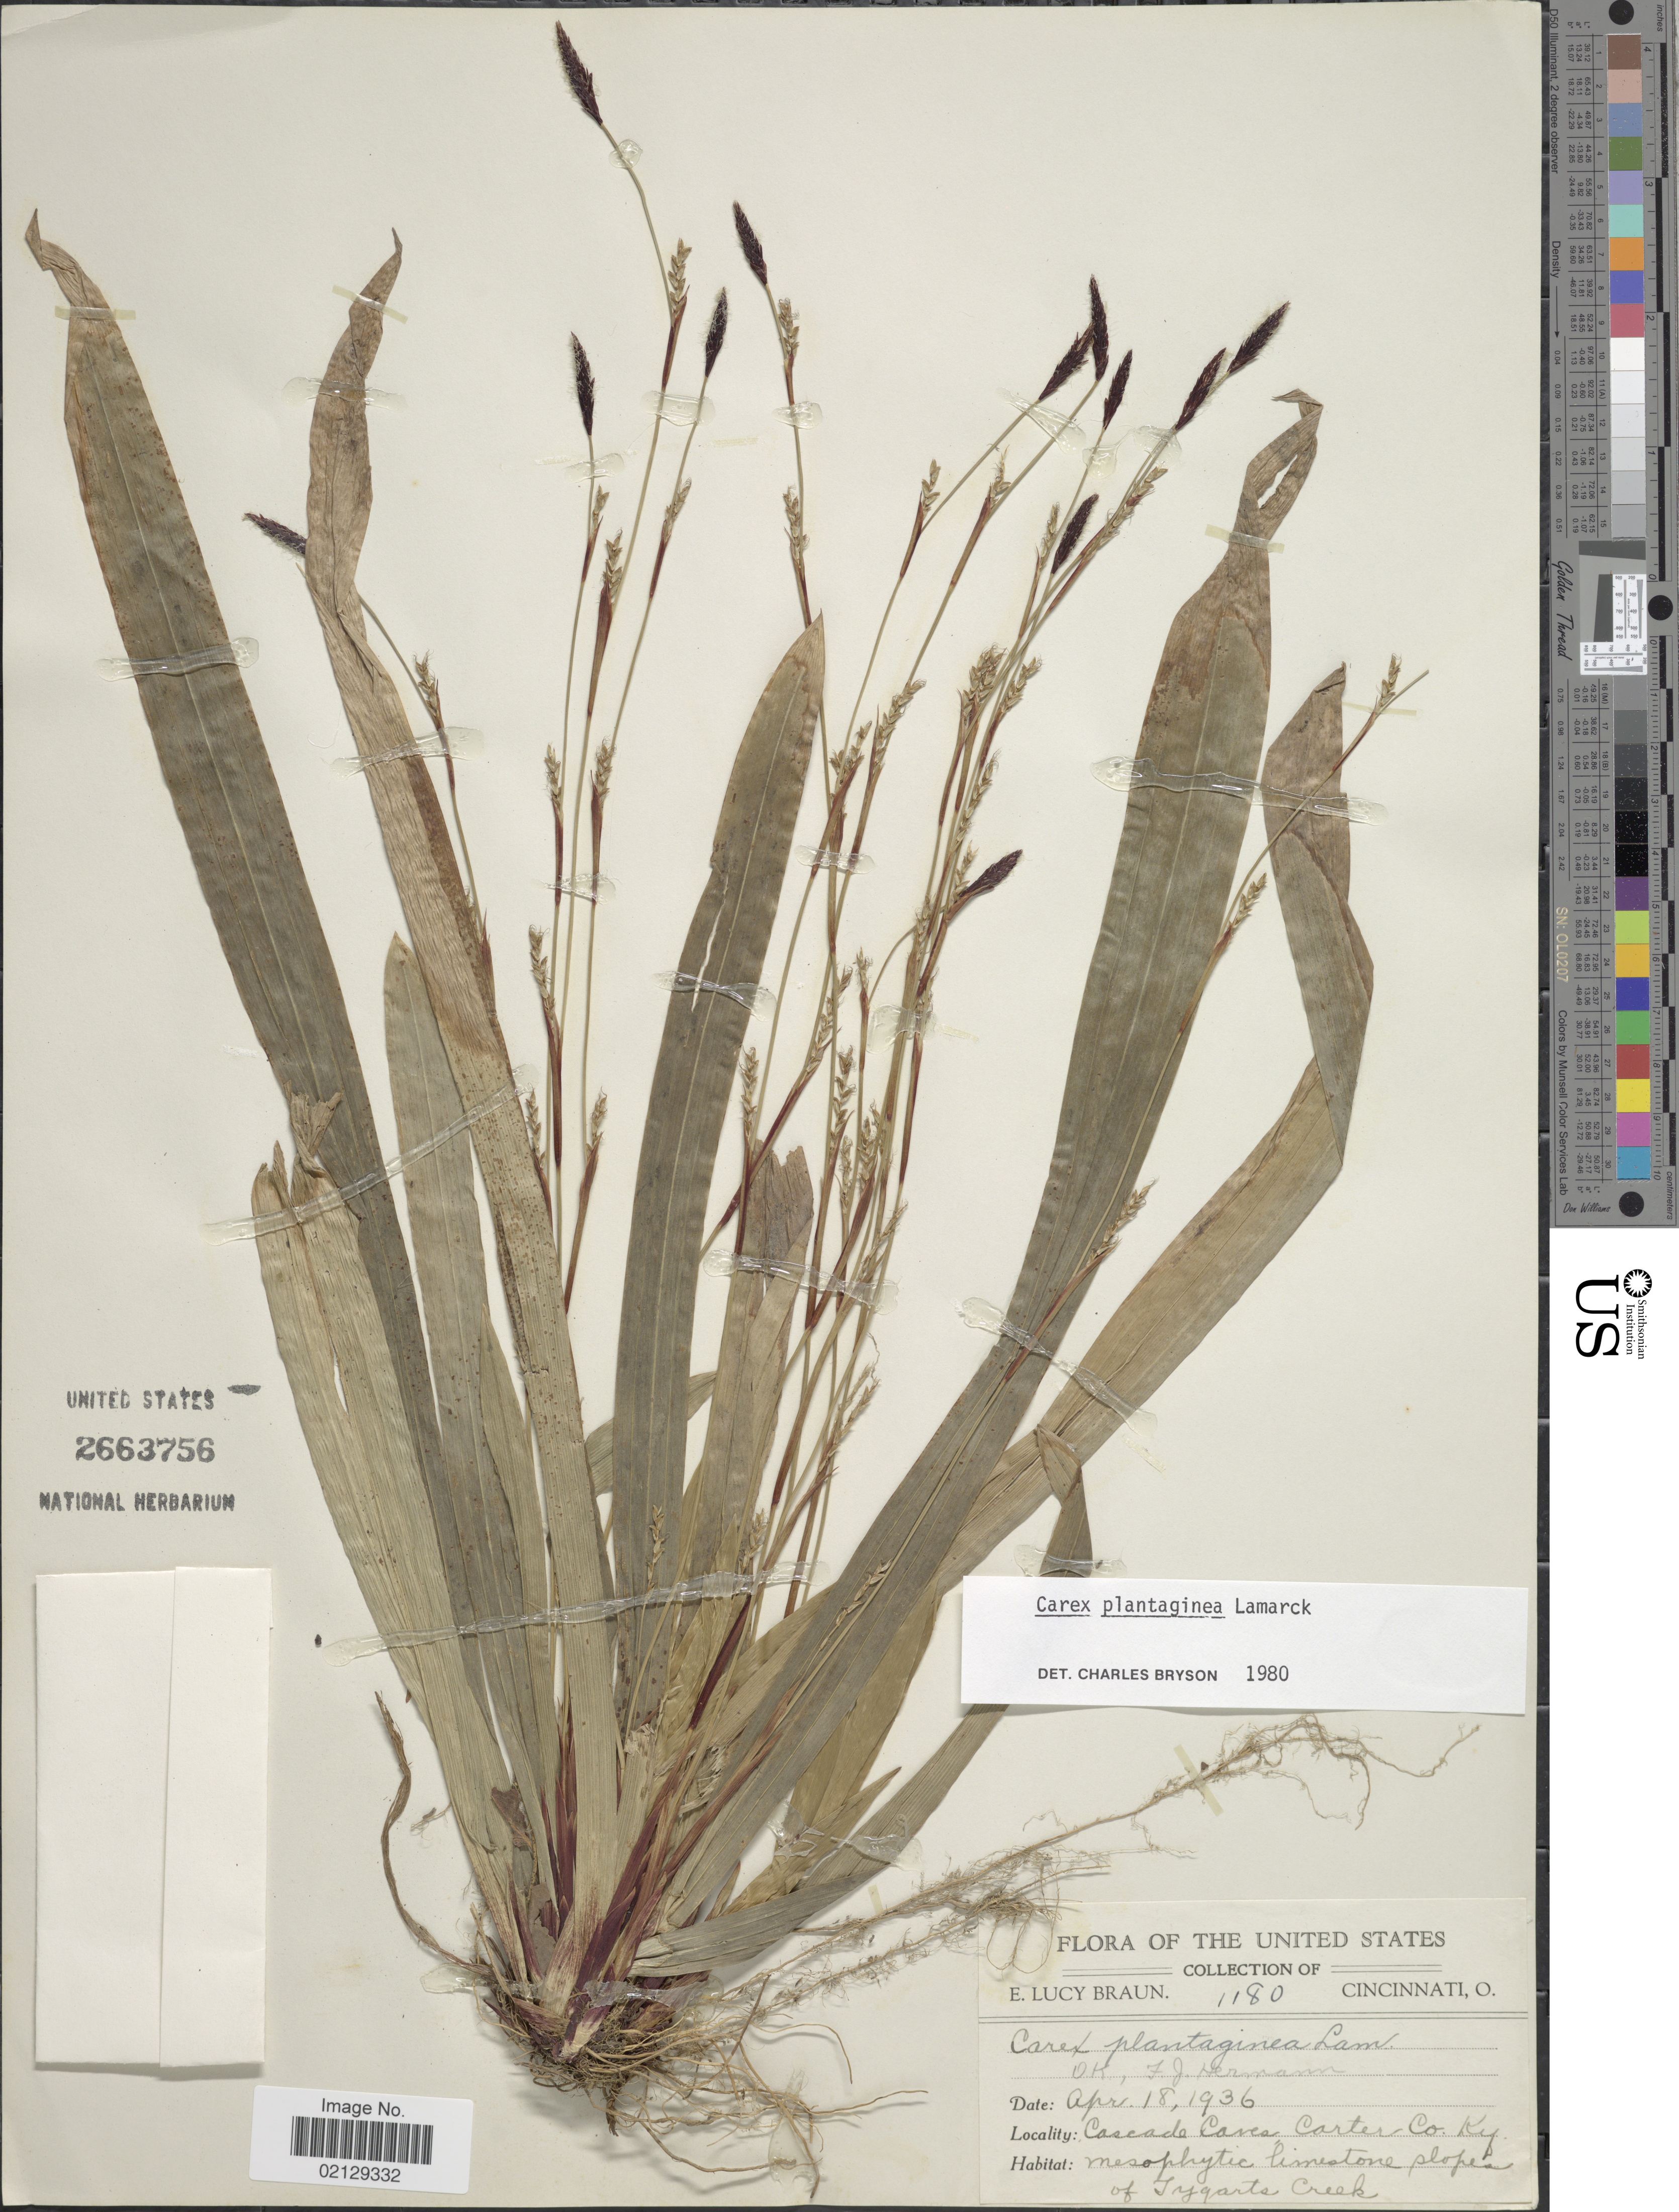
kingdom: Plantae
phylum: Tracheophyta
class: Liliopsida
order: Poales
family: Cyperaceae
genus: Carex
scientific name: Carex plantaginea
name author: Lam.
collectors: E. L. Braun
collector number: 1180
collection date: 1936-04-18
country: United States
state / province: Kentucky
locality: Cascade Caves, Carter Co., Ky.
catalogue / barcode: US 2663756